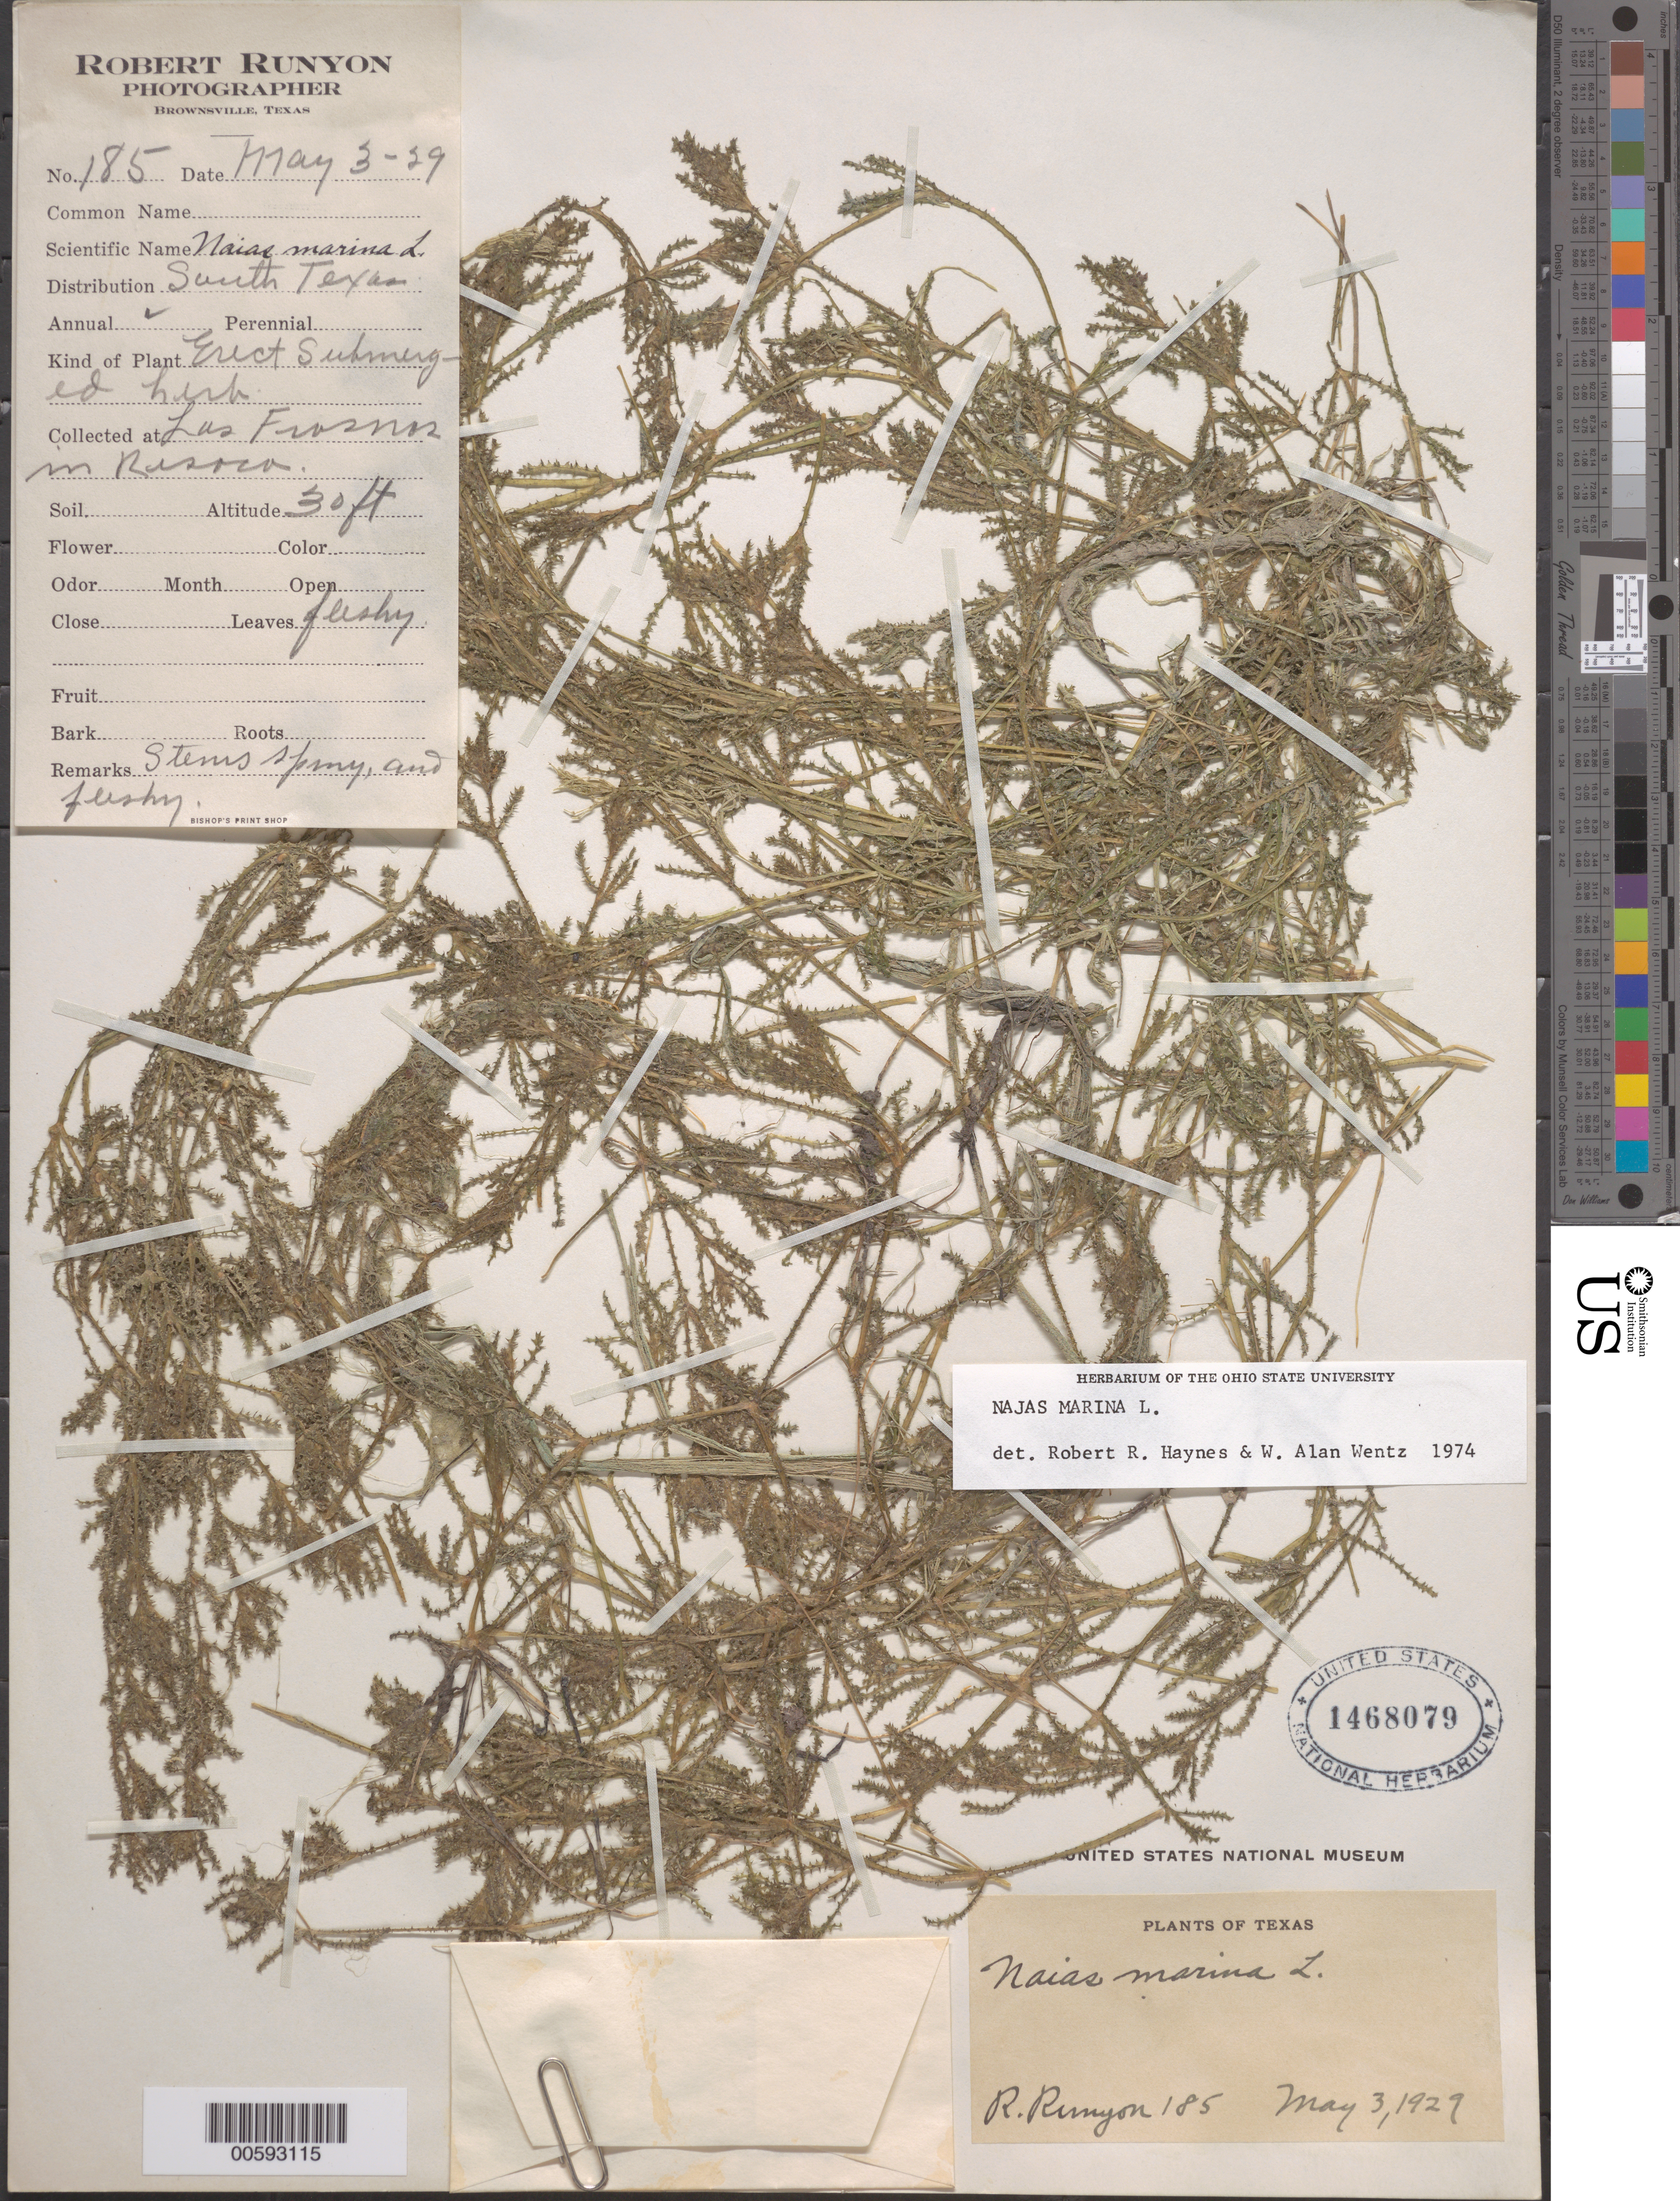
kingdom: Plantae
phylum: Tracheophyta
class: Liliopsida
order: Alismatales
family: Hydrocharitaceae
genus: Najas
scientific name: Najas marina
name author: L.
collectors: R. Runyon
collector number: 185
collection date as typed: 03 May 1929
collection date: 1929-05-03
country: United States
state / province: Texas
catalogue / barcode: US 1468079